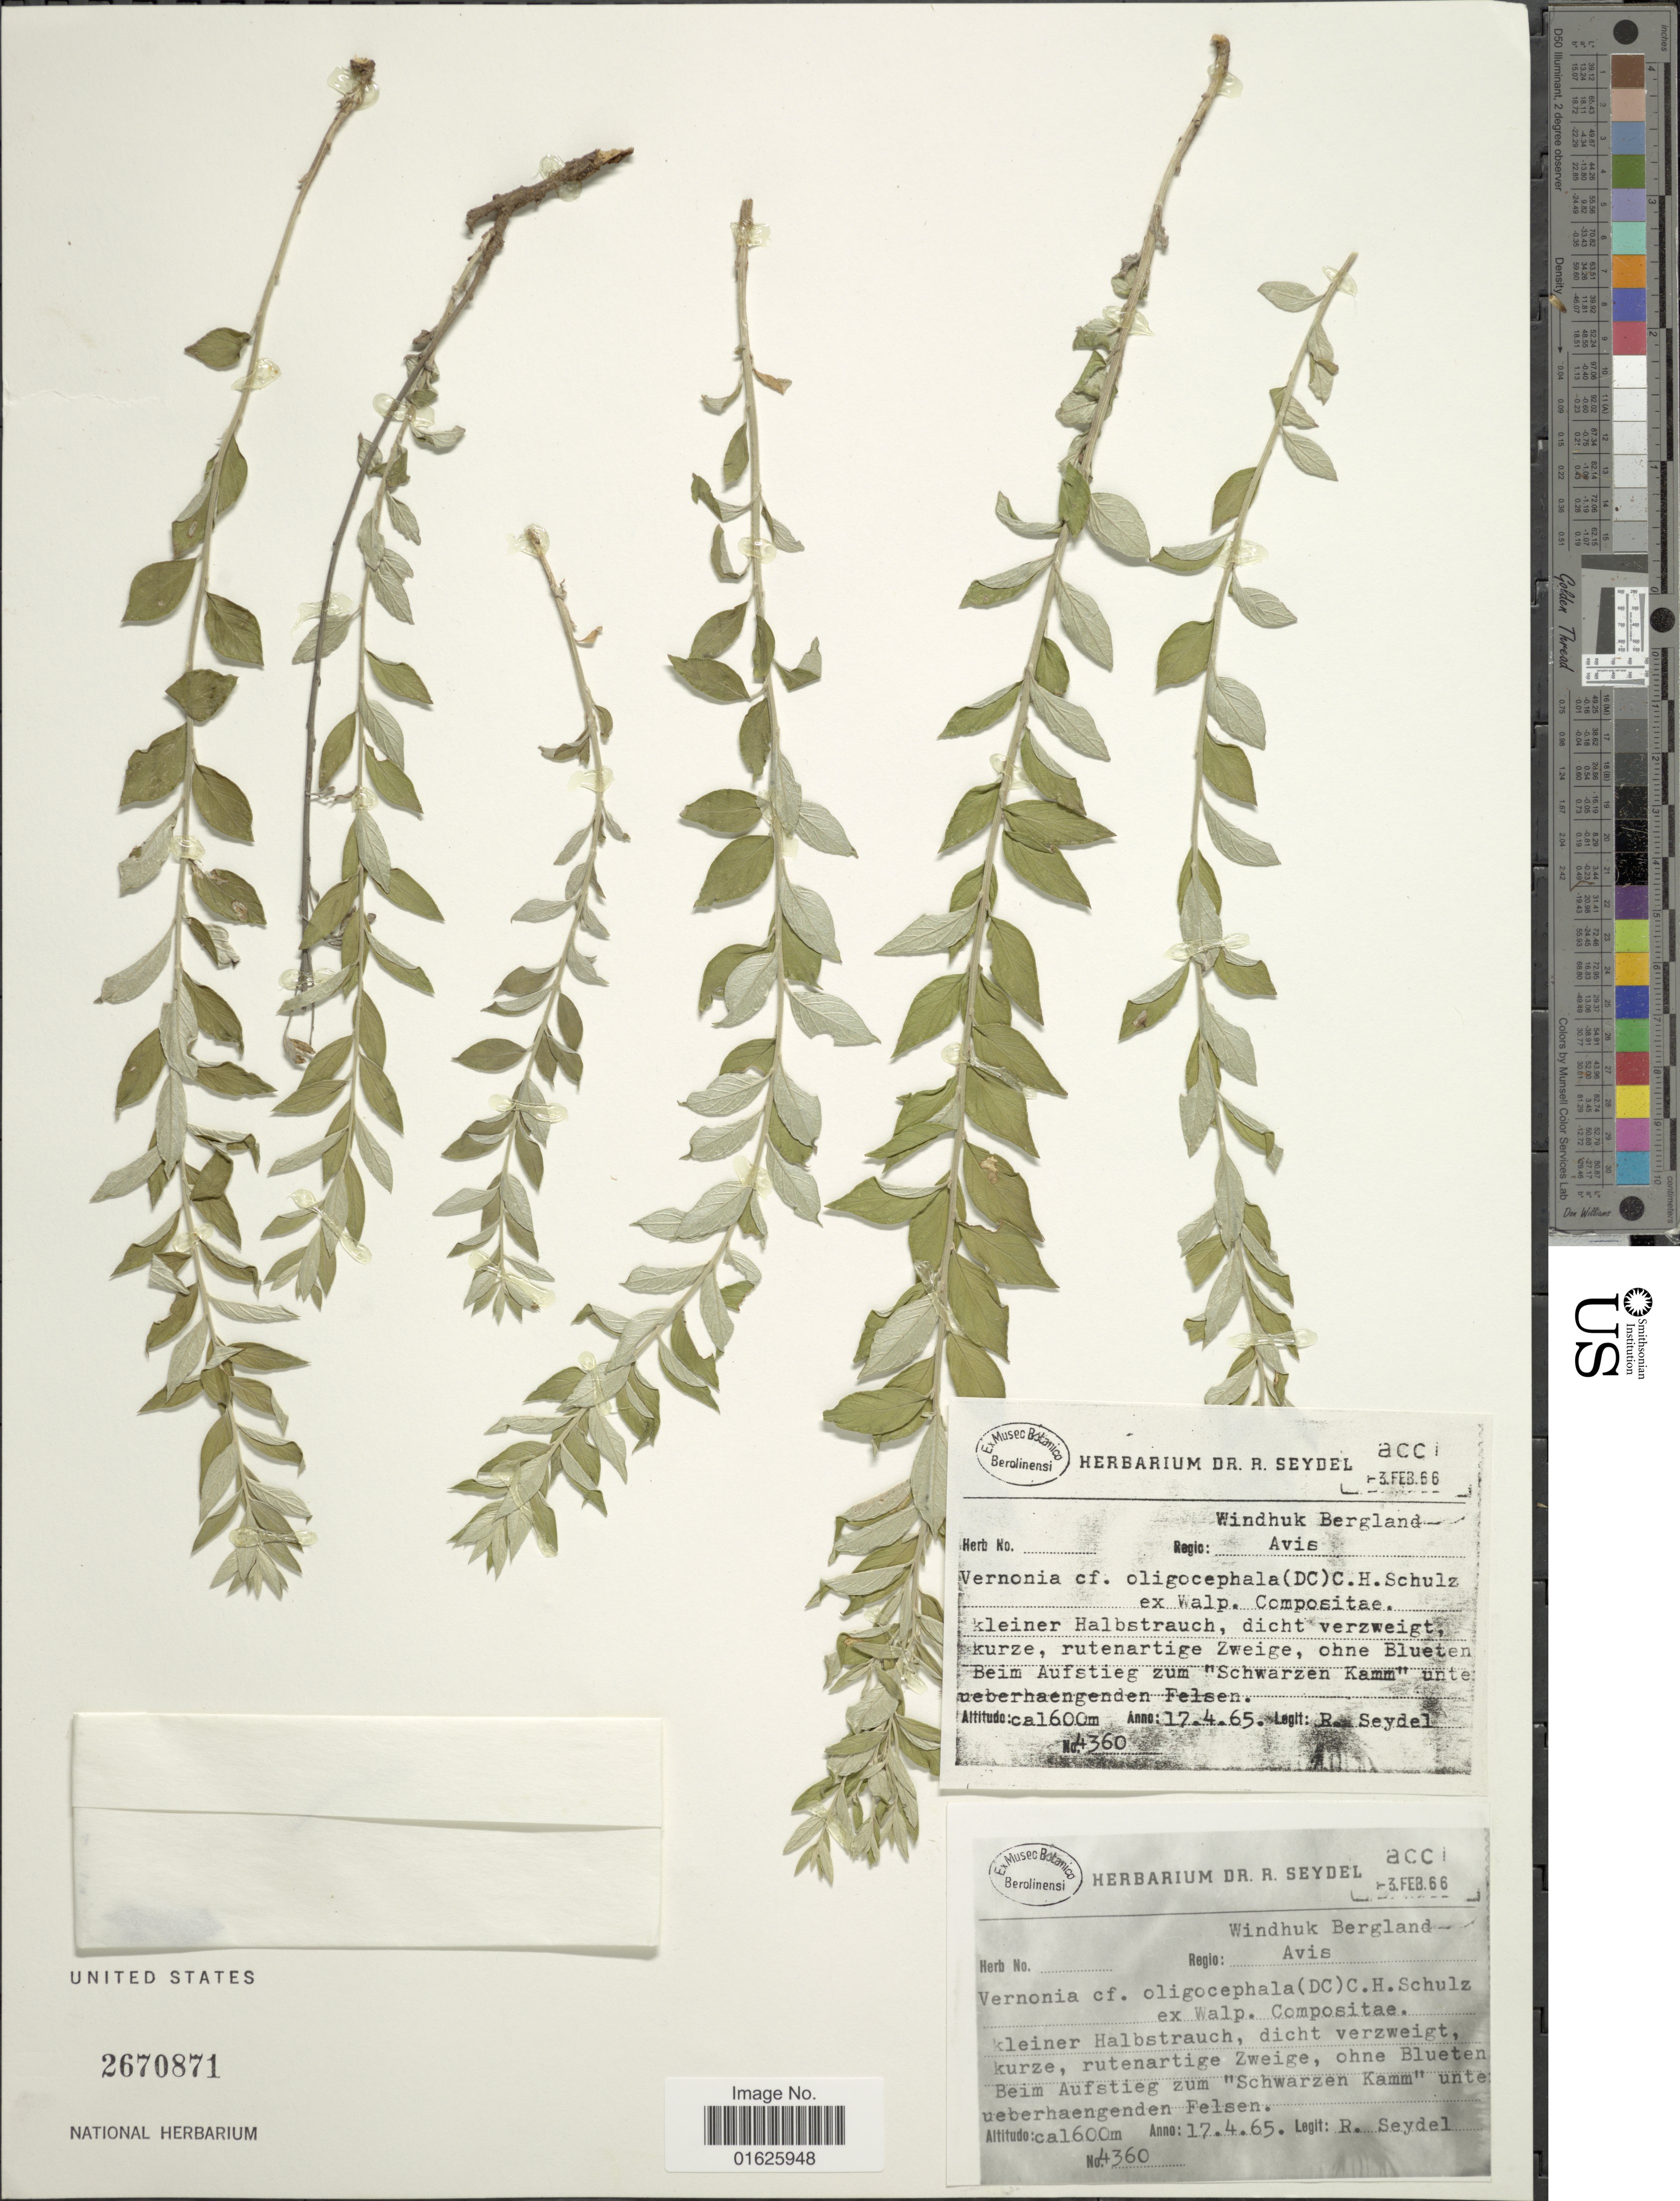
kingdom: Plantae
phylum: Tracheophyta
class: Magnoliopsida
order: Asterales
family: Asteraceae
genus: Hilliardiella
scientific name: Hilliardiella oligocephala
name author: (DC.) H. Rob.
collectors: R. Seydel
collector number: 4360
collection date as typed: Transcribed d/m/y: 17/4/65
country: Namibia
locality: Regioa Windhuk Bergland Avis, beim Aufstieg zum 'Schwarzen Kamm' unte Uebberhaengenden Felsen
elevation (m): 1600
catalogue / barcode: US 2670871